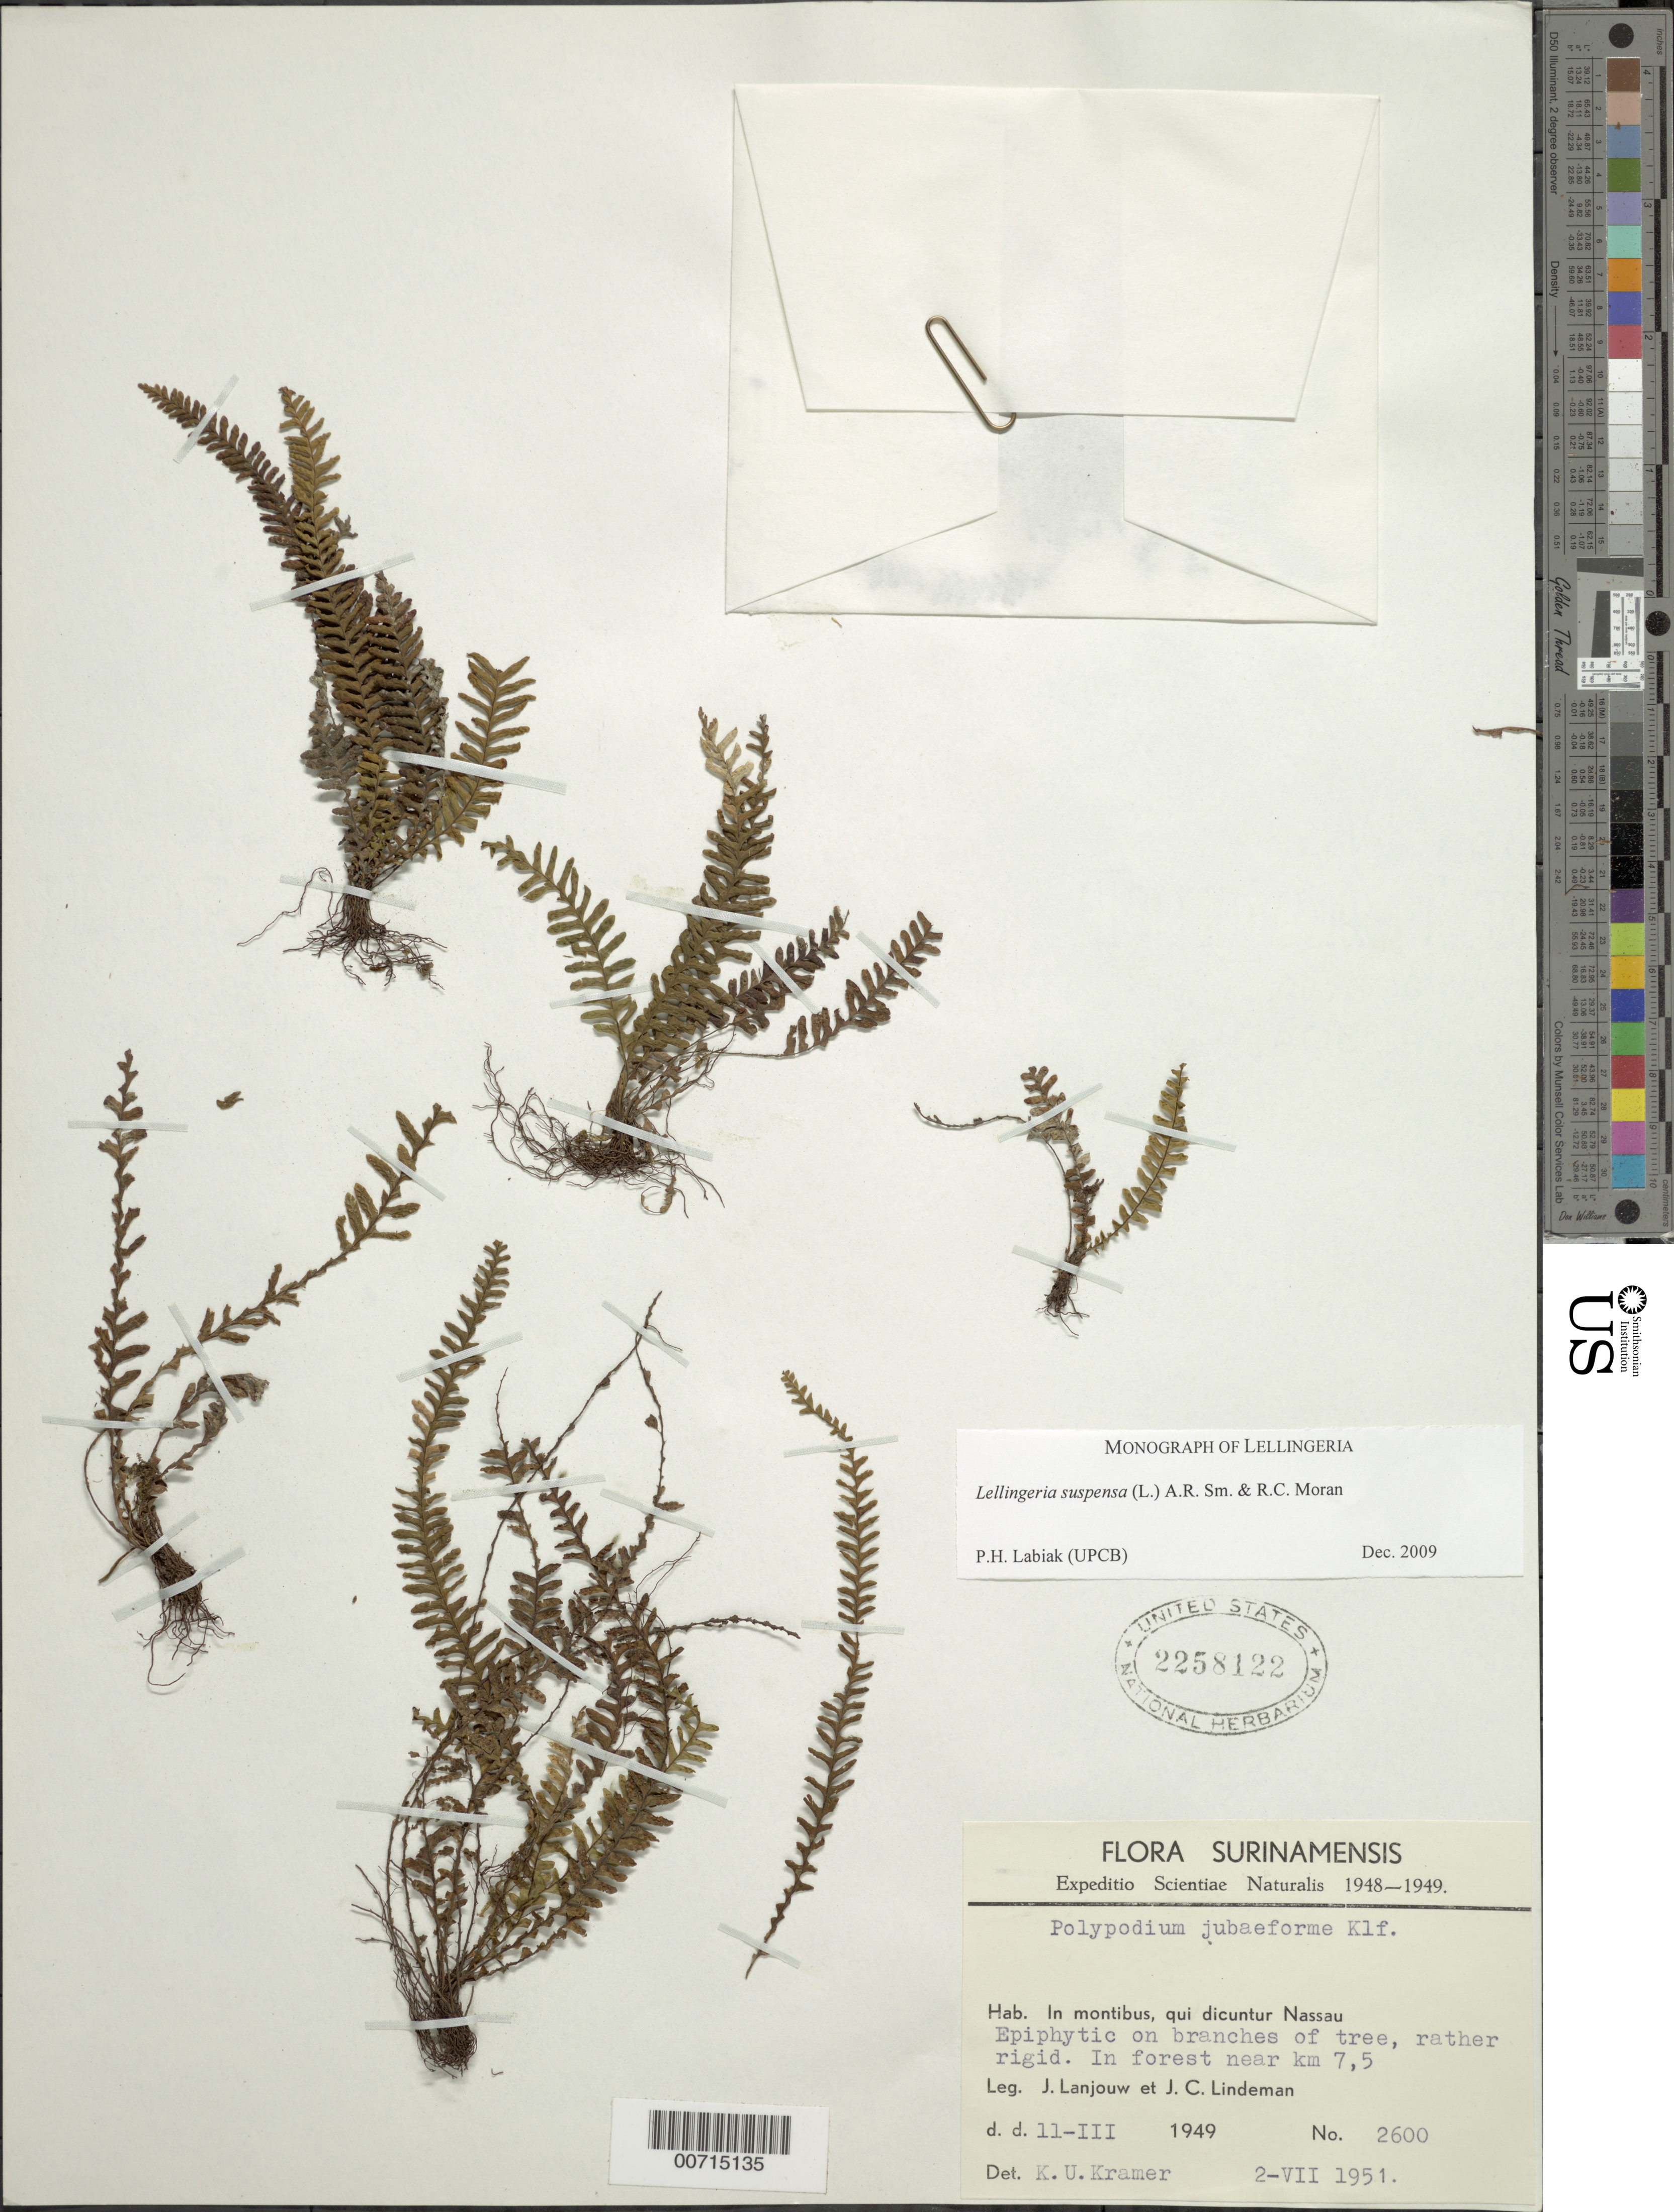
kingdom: Plantae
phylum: Tracheophyta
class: Polypodiopsida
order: Polypodiales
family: Polypodiaceae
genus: Lellingeria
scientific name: Lellingeria suspensa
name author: (L.) A.R. Sm. & R.C. Moran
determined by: Labiak, P. H.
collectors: J. Lanjouw & J. C. Lindeman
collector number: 2600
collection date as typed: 11-Mar-49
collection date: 1949-03-11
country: Suriname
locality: Nassau Mts., near km 7.5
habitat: Forest, on tree branches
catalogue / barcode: US 2258122